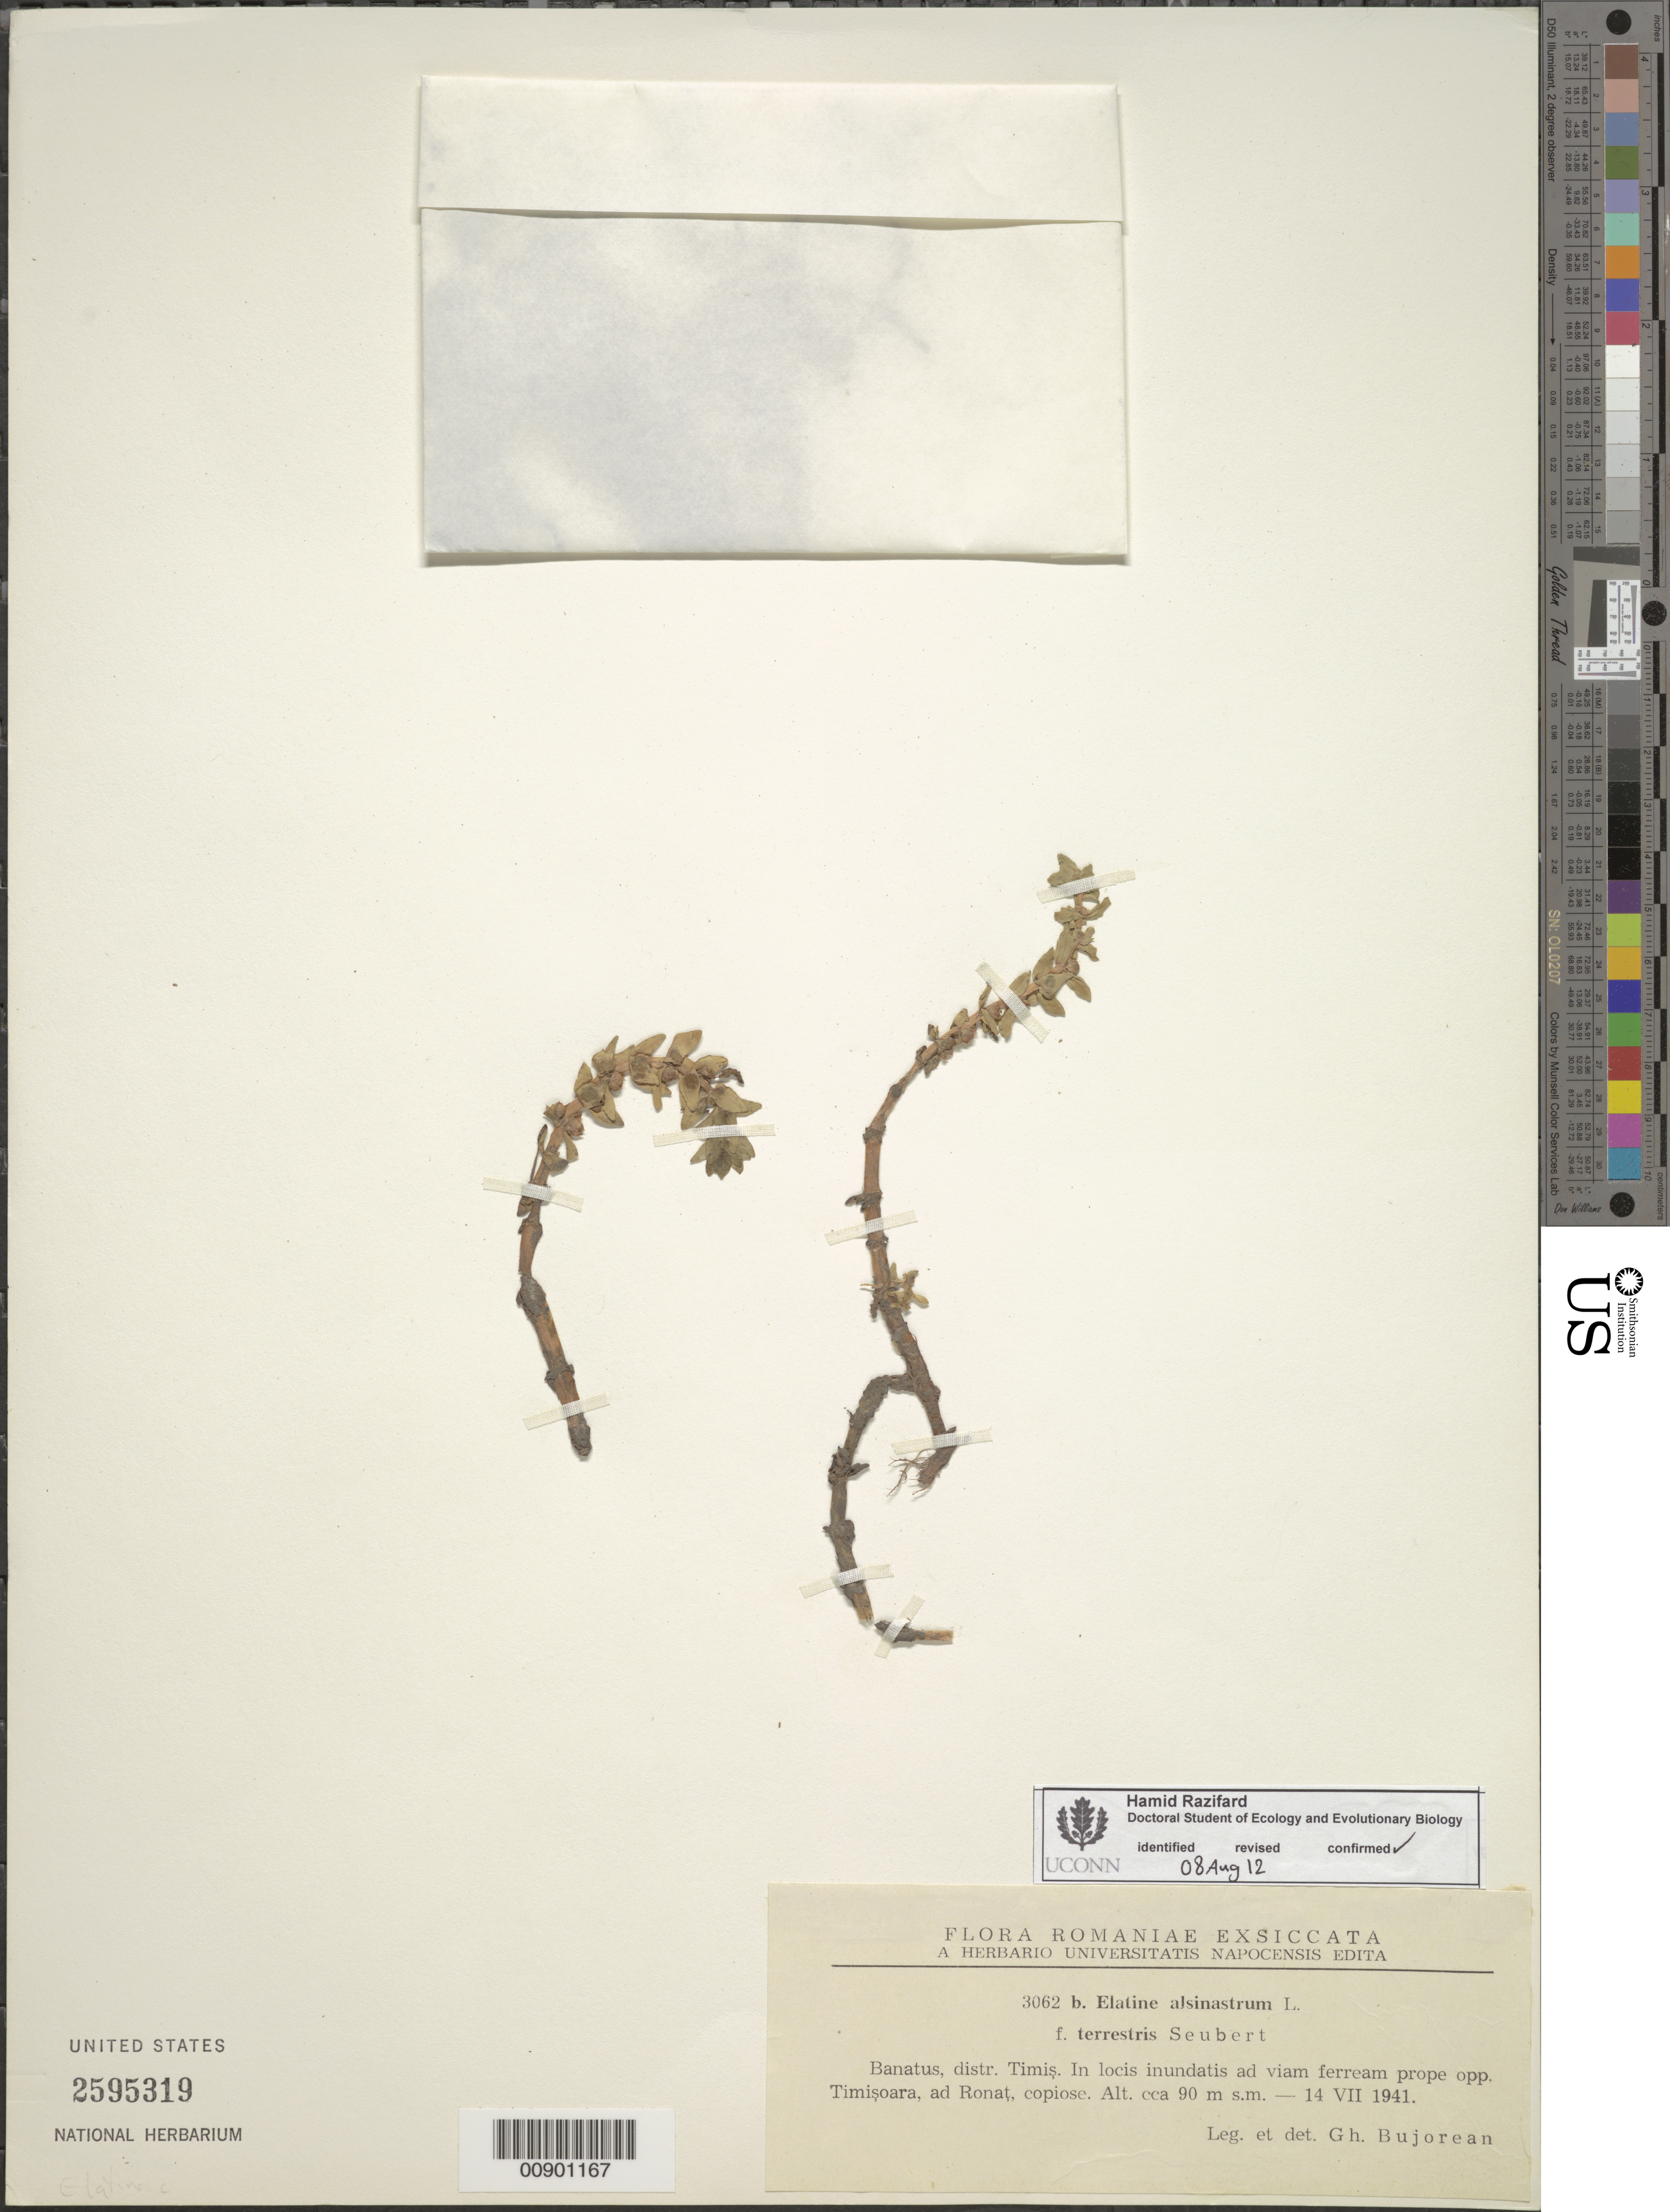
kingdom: Plantae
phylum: Tracheophyta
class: Magnoliopsida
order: Malpighiales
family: Elatinaceae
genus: Elatine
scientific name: Elatine alsinastrum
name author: L.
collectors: G. Bujorean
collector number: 3062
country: Romania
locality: Banatus, Timis, Timisoara, ad Ronat.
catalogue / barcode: US 2595319